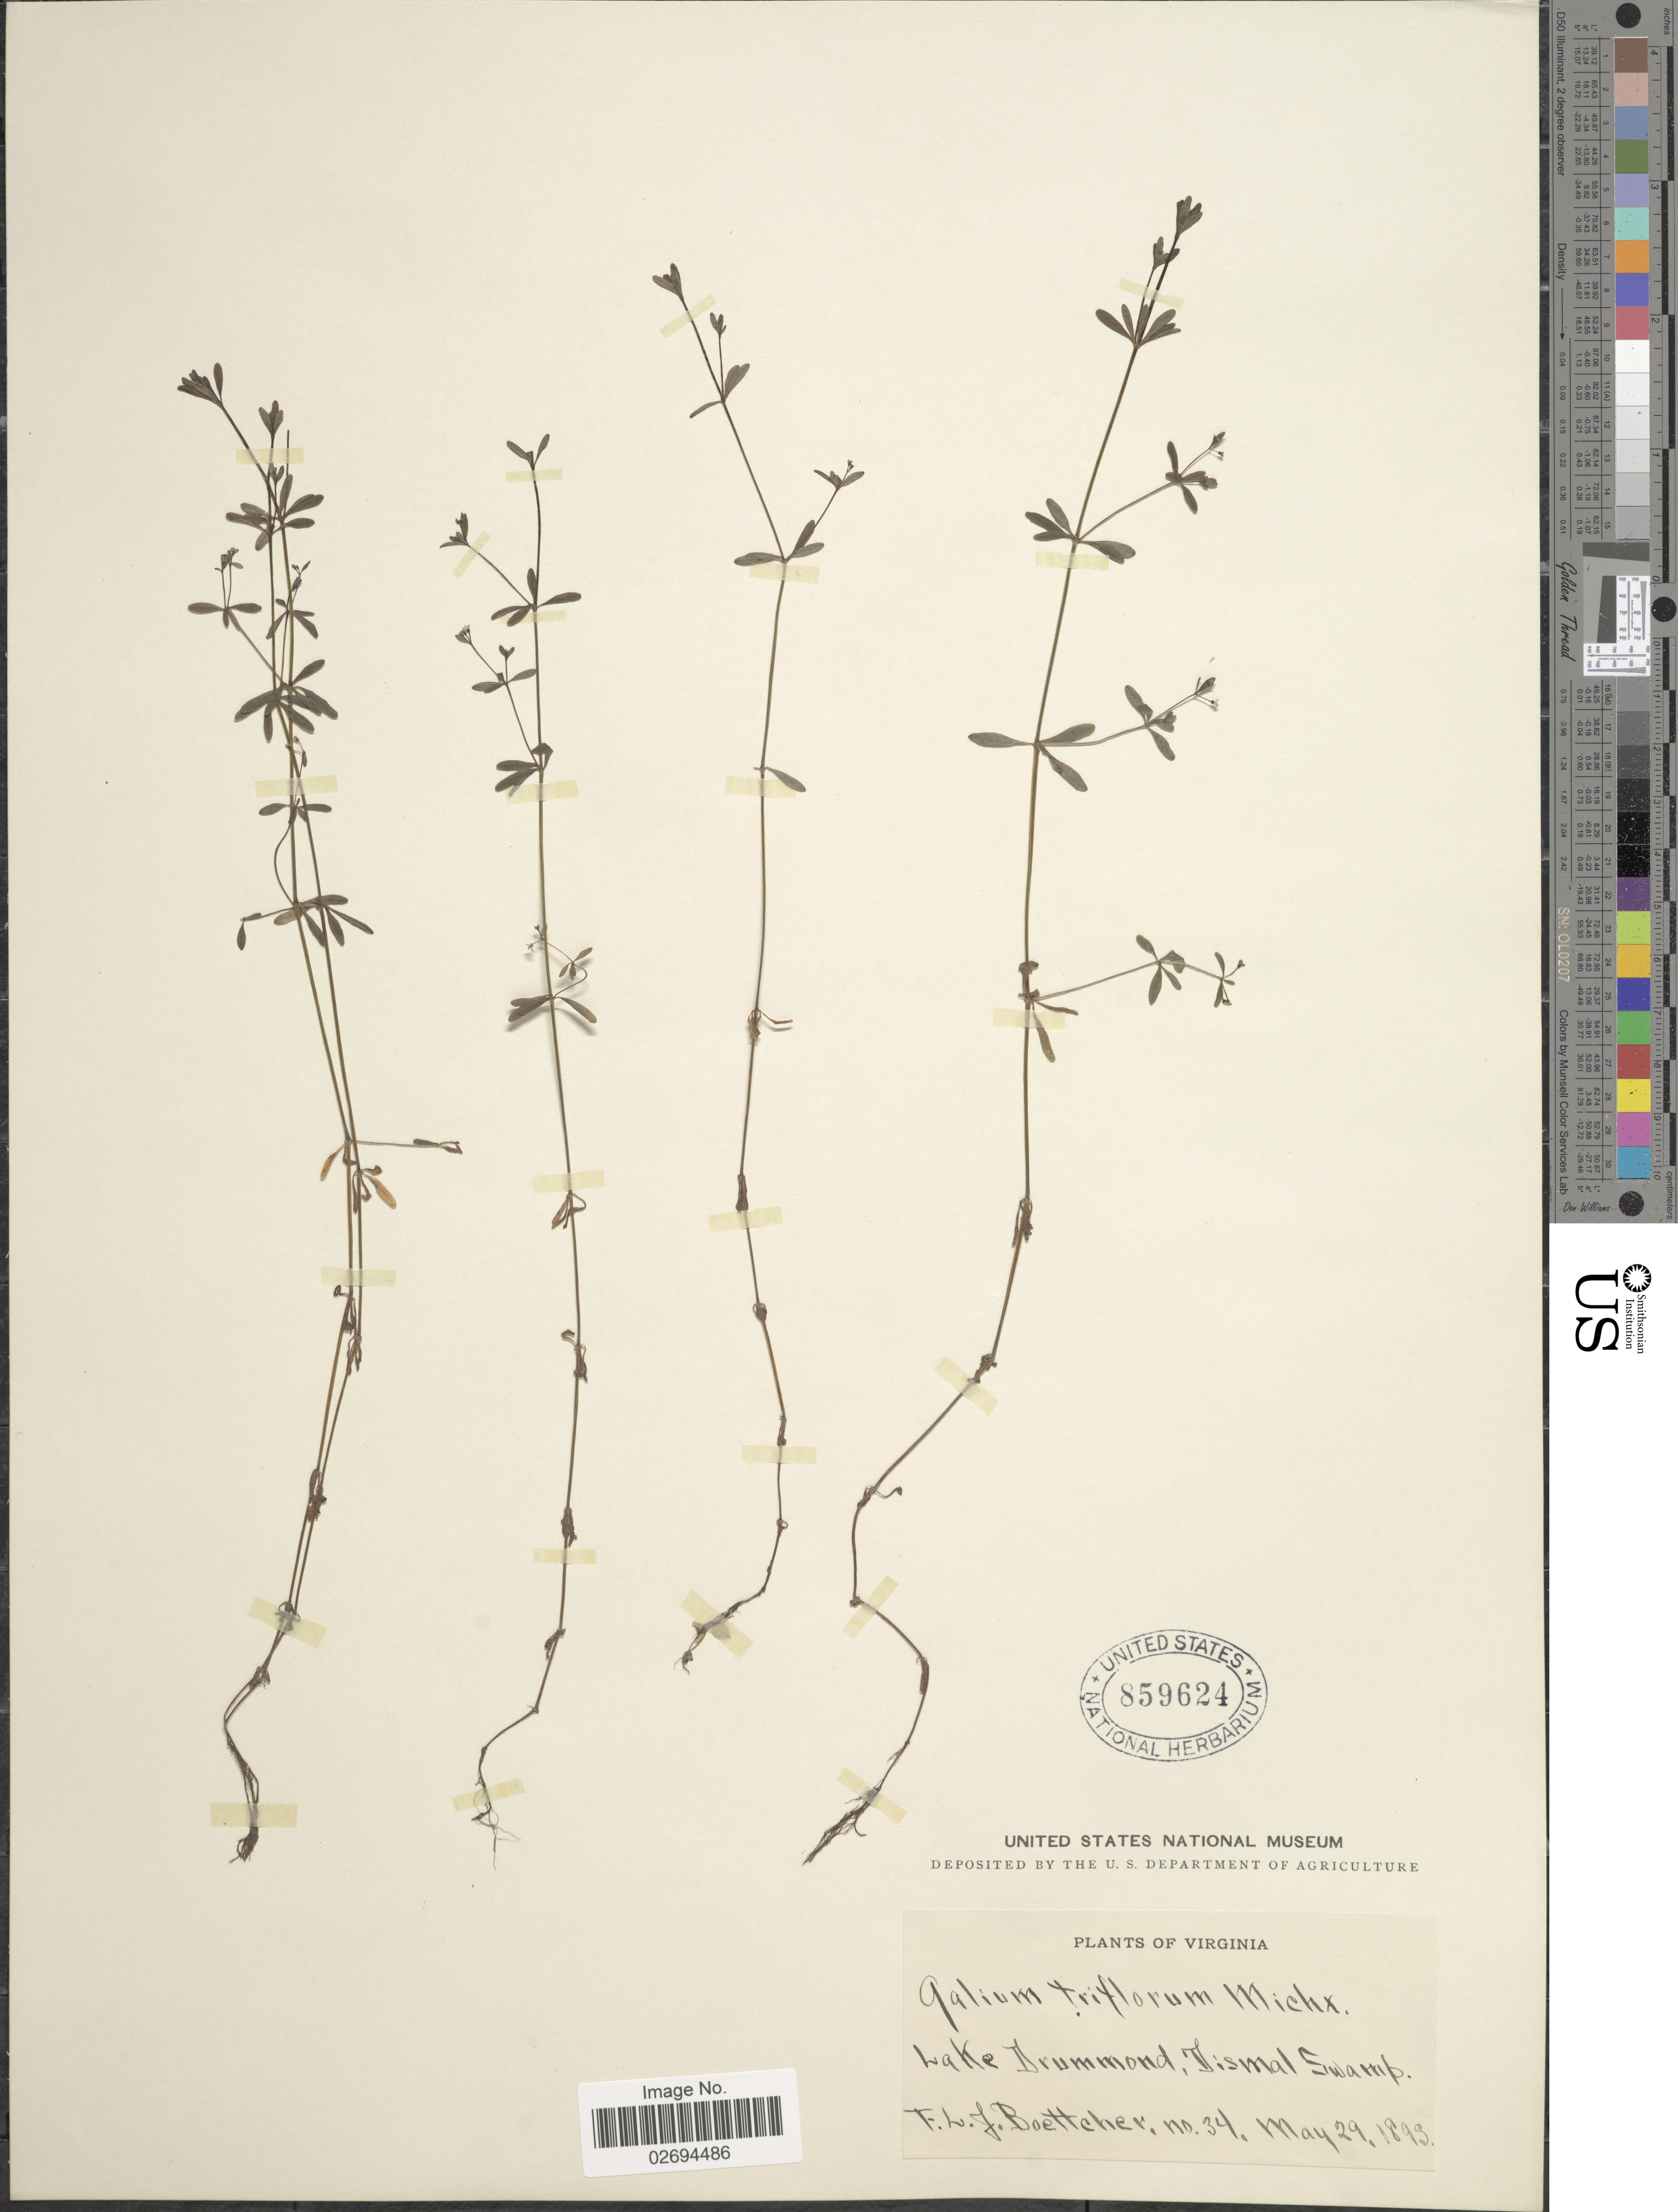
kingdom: Plantae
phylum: Tracheophyta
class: Magnoliopsida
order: Gentianales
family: Rubiaceae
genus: Galium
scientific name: Galium triflorum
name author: Michx.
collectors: F. Boettcher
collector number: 34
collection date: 1893-05-29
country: United States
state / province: Virginia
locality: Lake Drummond, Dismal Swamp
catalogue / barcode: US 859624